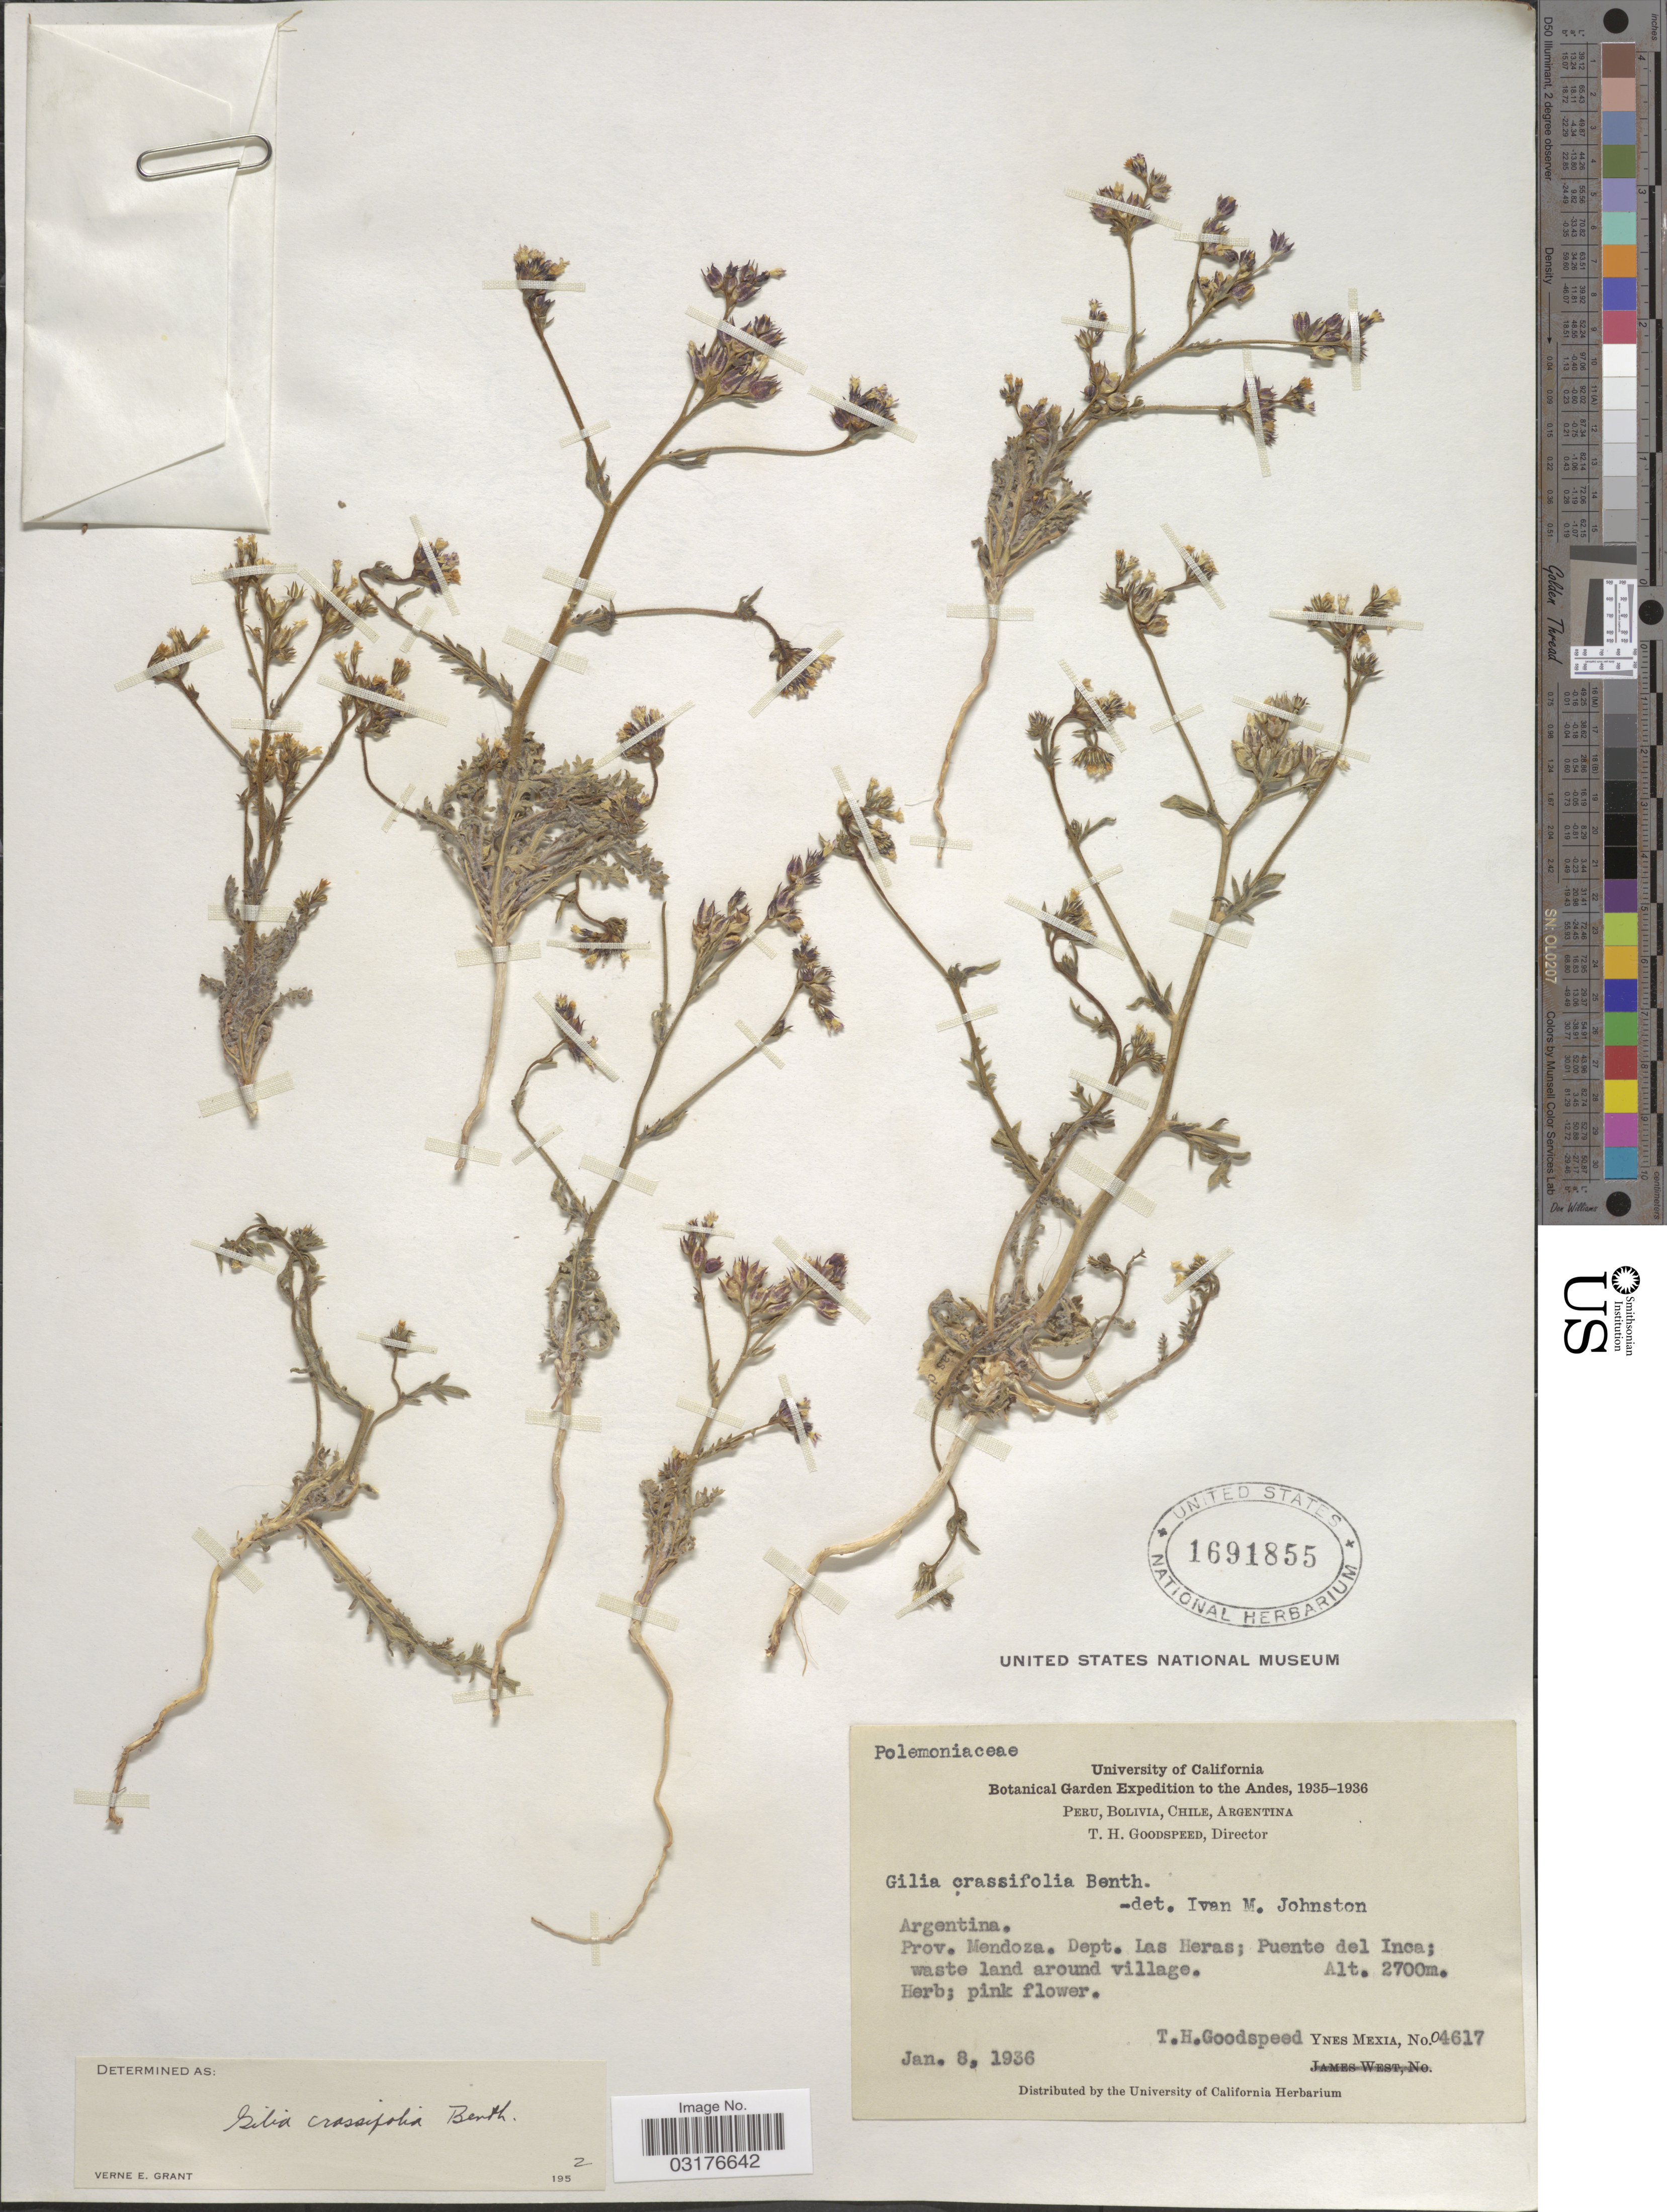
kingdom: Plantae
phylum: Tracheophyta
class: Magnoliopsida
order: Ericales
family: Polemoniaceae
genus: Gilia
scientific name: Gilia crassifolia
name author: Benth.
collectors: T. Goodspeed & Y. Mexia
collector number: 4617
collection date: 1936-01-08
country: Argentina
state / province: Mendoza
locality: The Andes. Dept. Las Heras; Puente del Inca; waste land around village.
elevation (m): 2700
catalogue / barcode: US 1691855